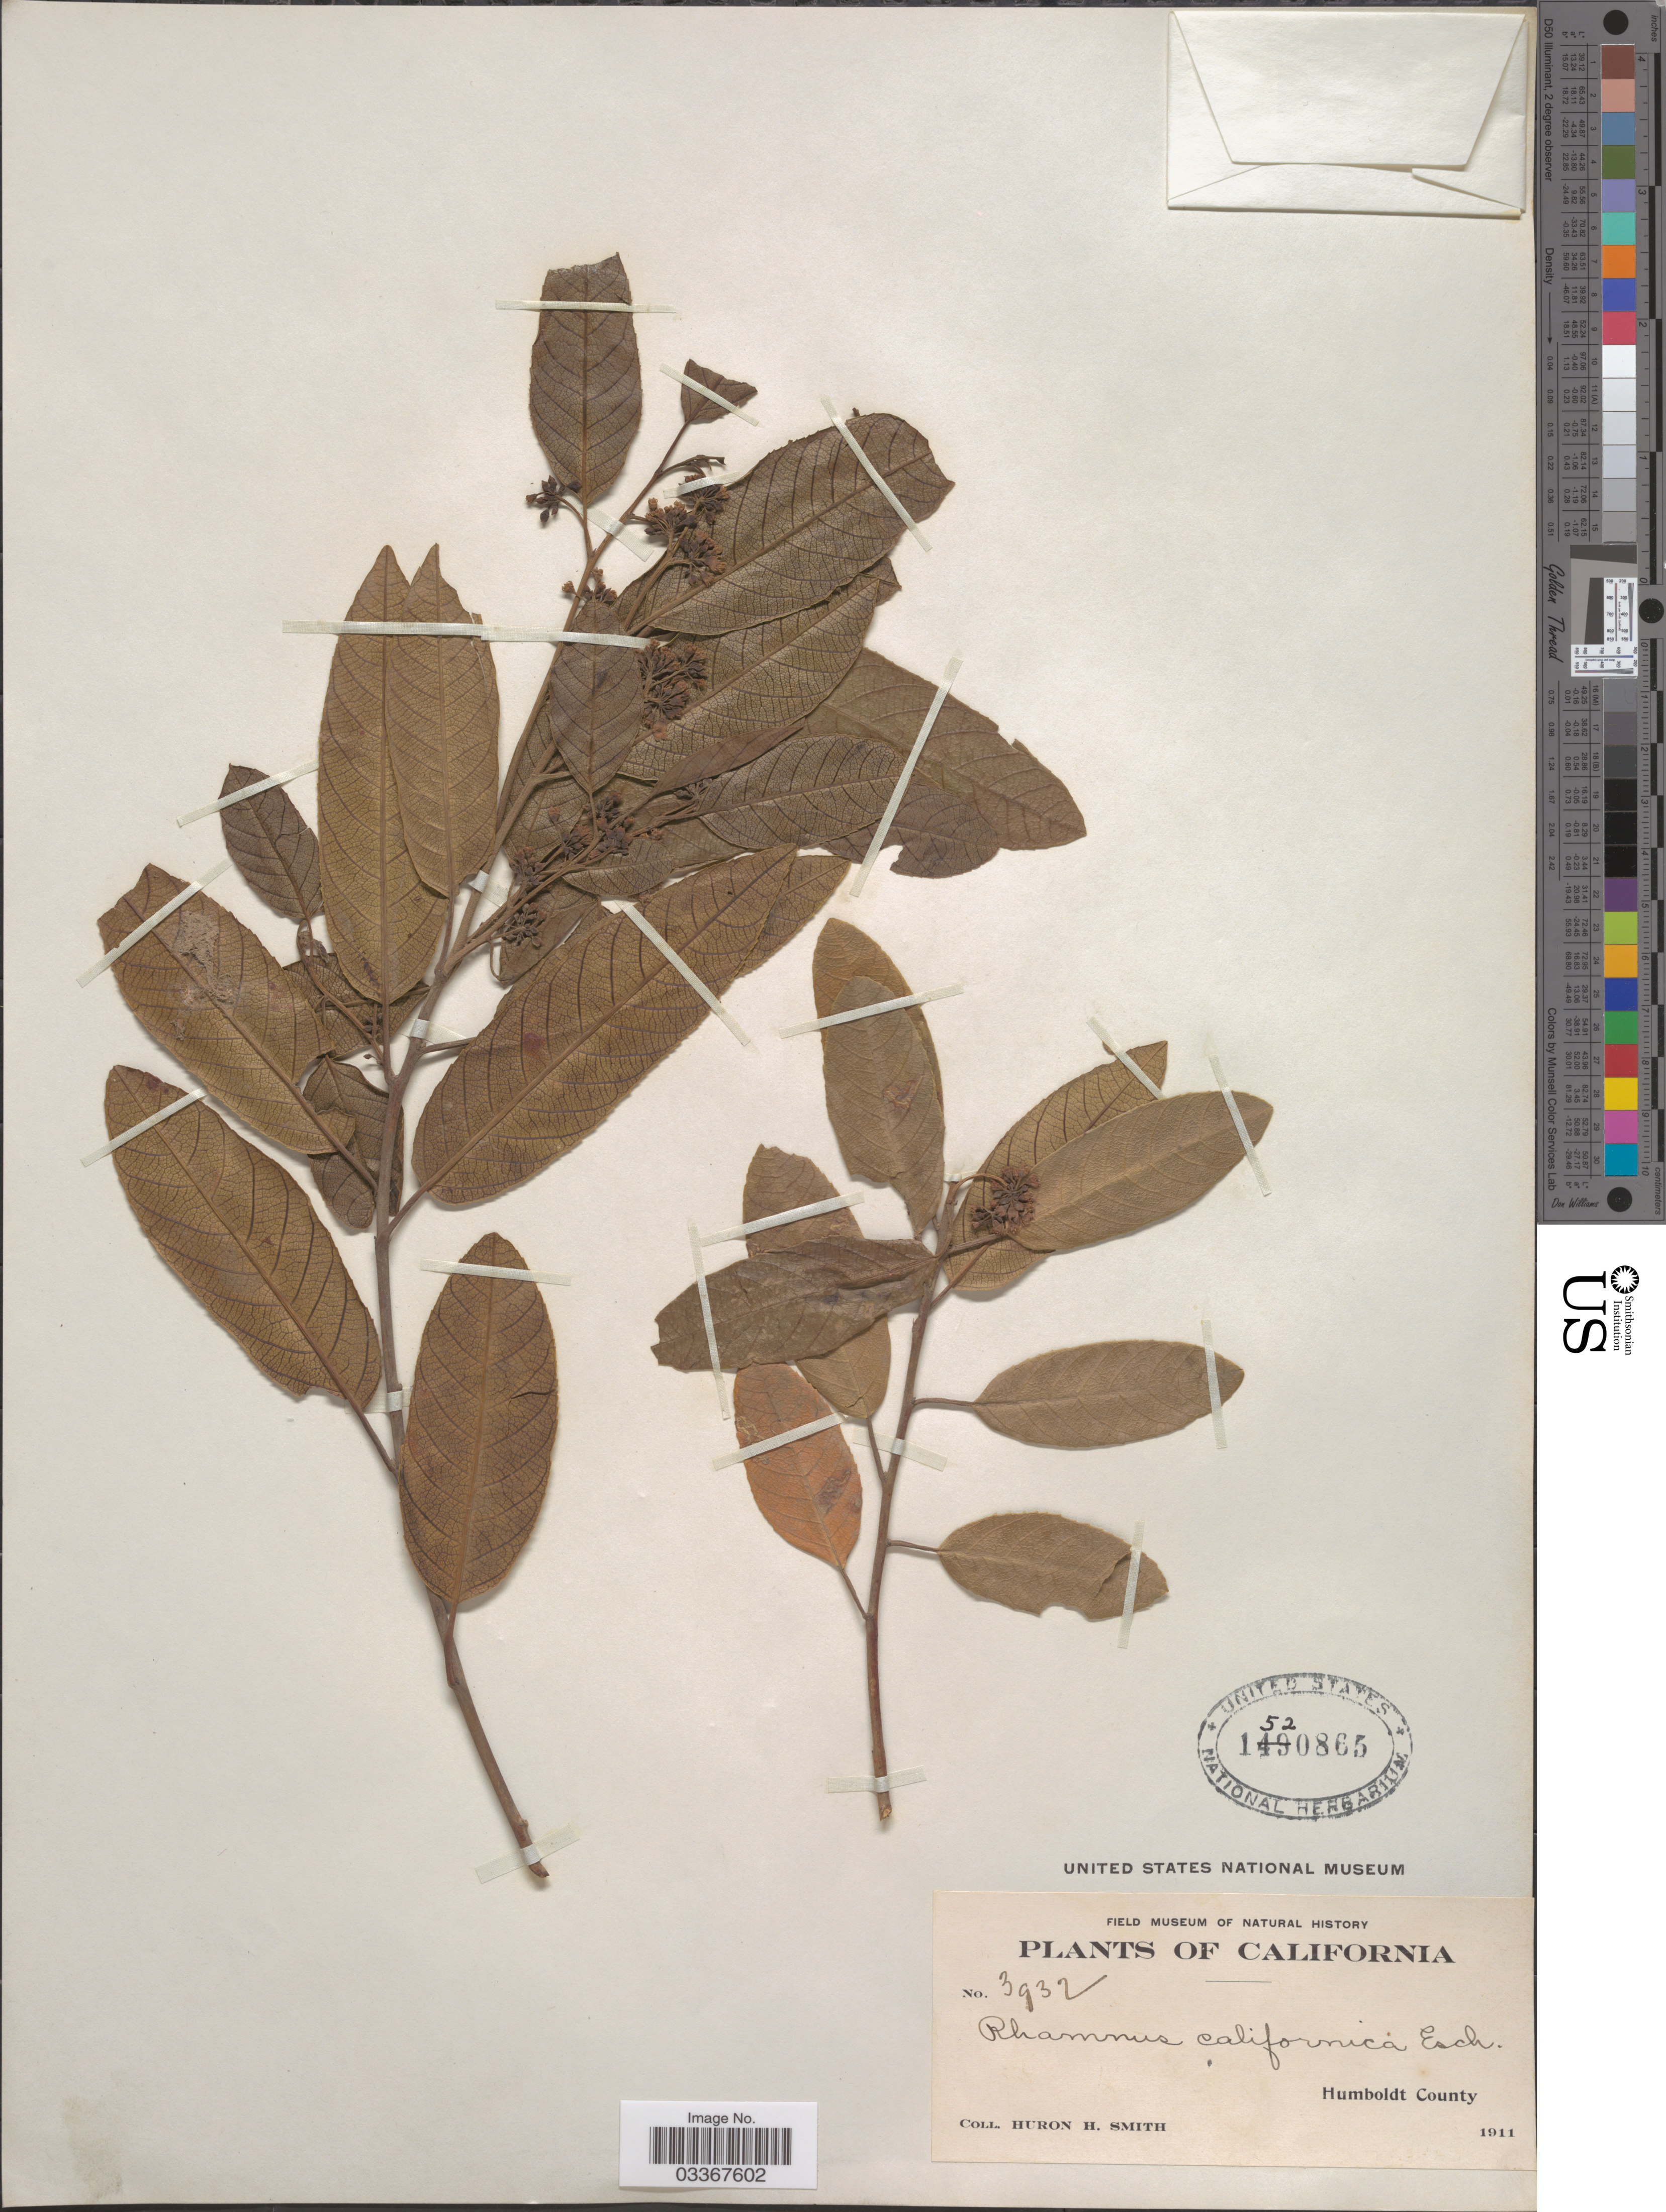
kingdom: Plantae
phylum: Tracheophyta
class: Magnoliopsida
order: Rosales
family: Rhamnaceae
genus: Frangula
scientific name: Frangula californica subsp. californica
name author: (Eschsch.) A. Gray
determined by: Strong, Mark T., (BOT), Smithsonian Institution - National Museum of Natural History (UNITED STATES)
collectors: Huron H. Smith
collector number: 3932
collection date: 1911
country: United States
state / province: California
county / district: Humboldt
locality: Humboldt County.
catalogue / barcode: US 1520865